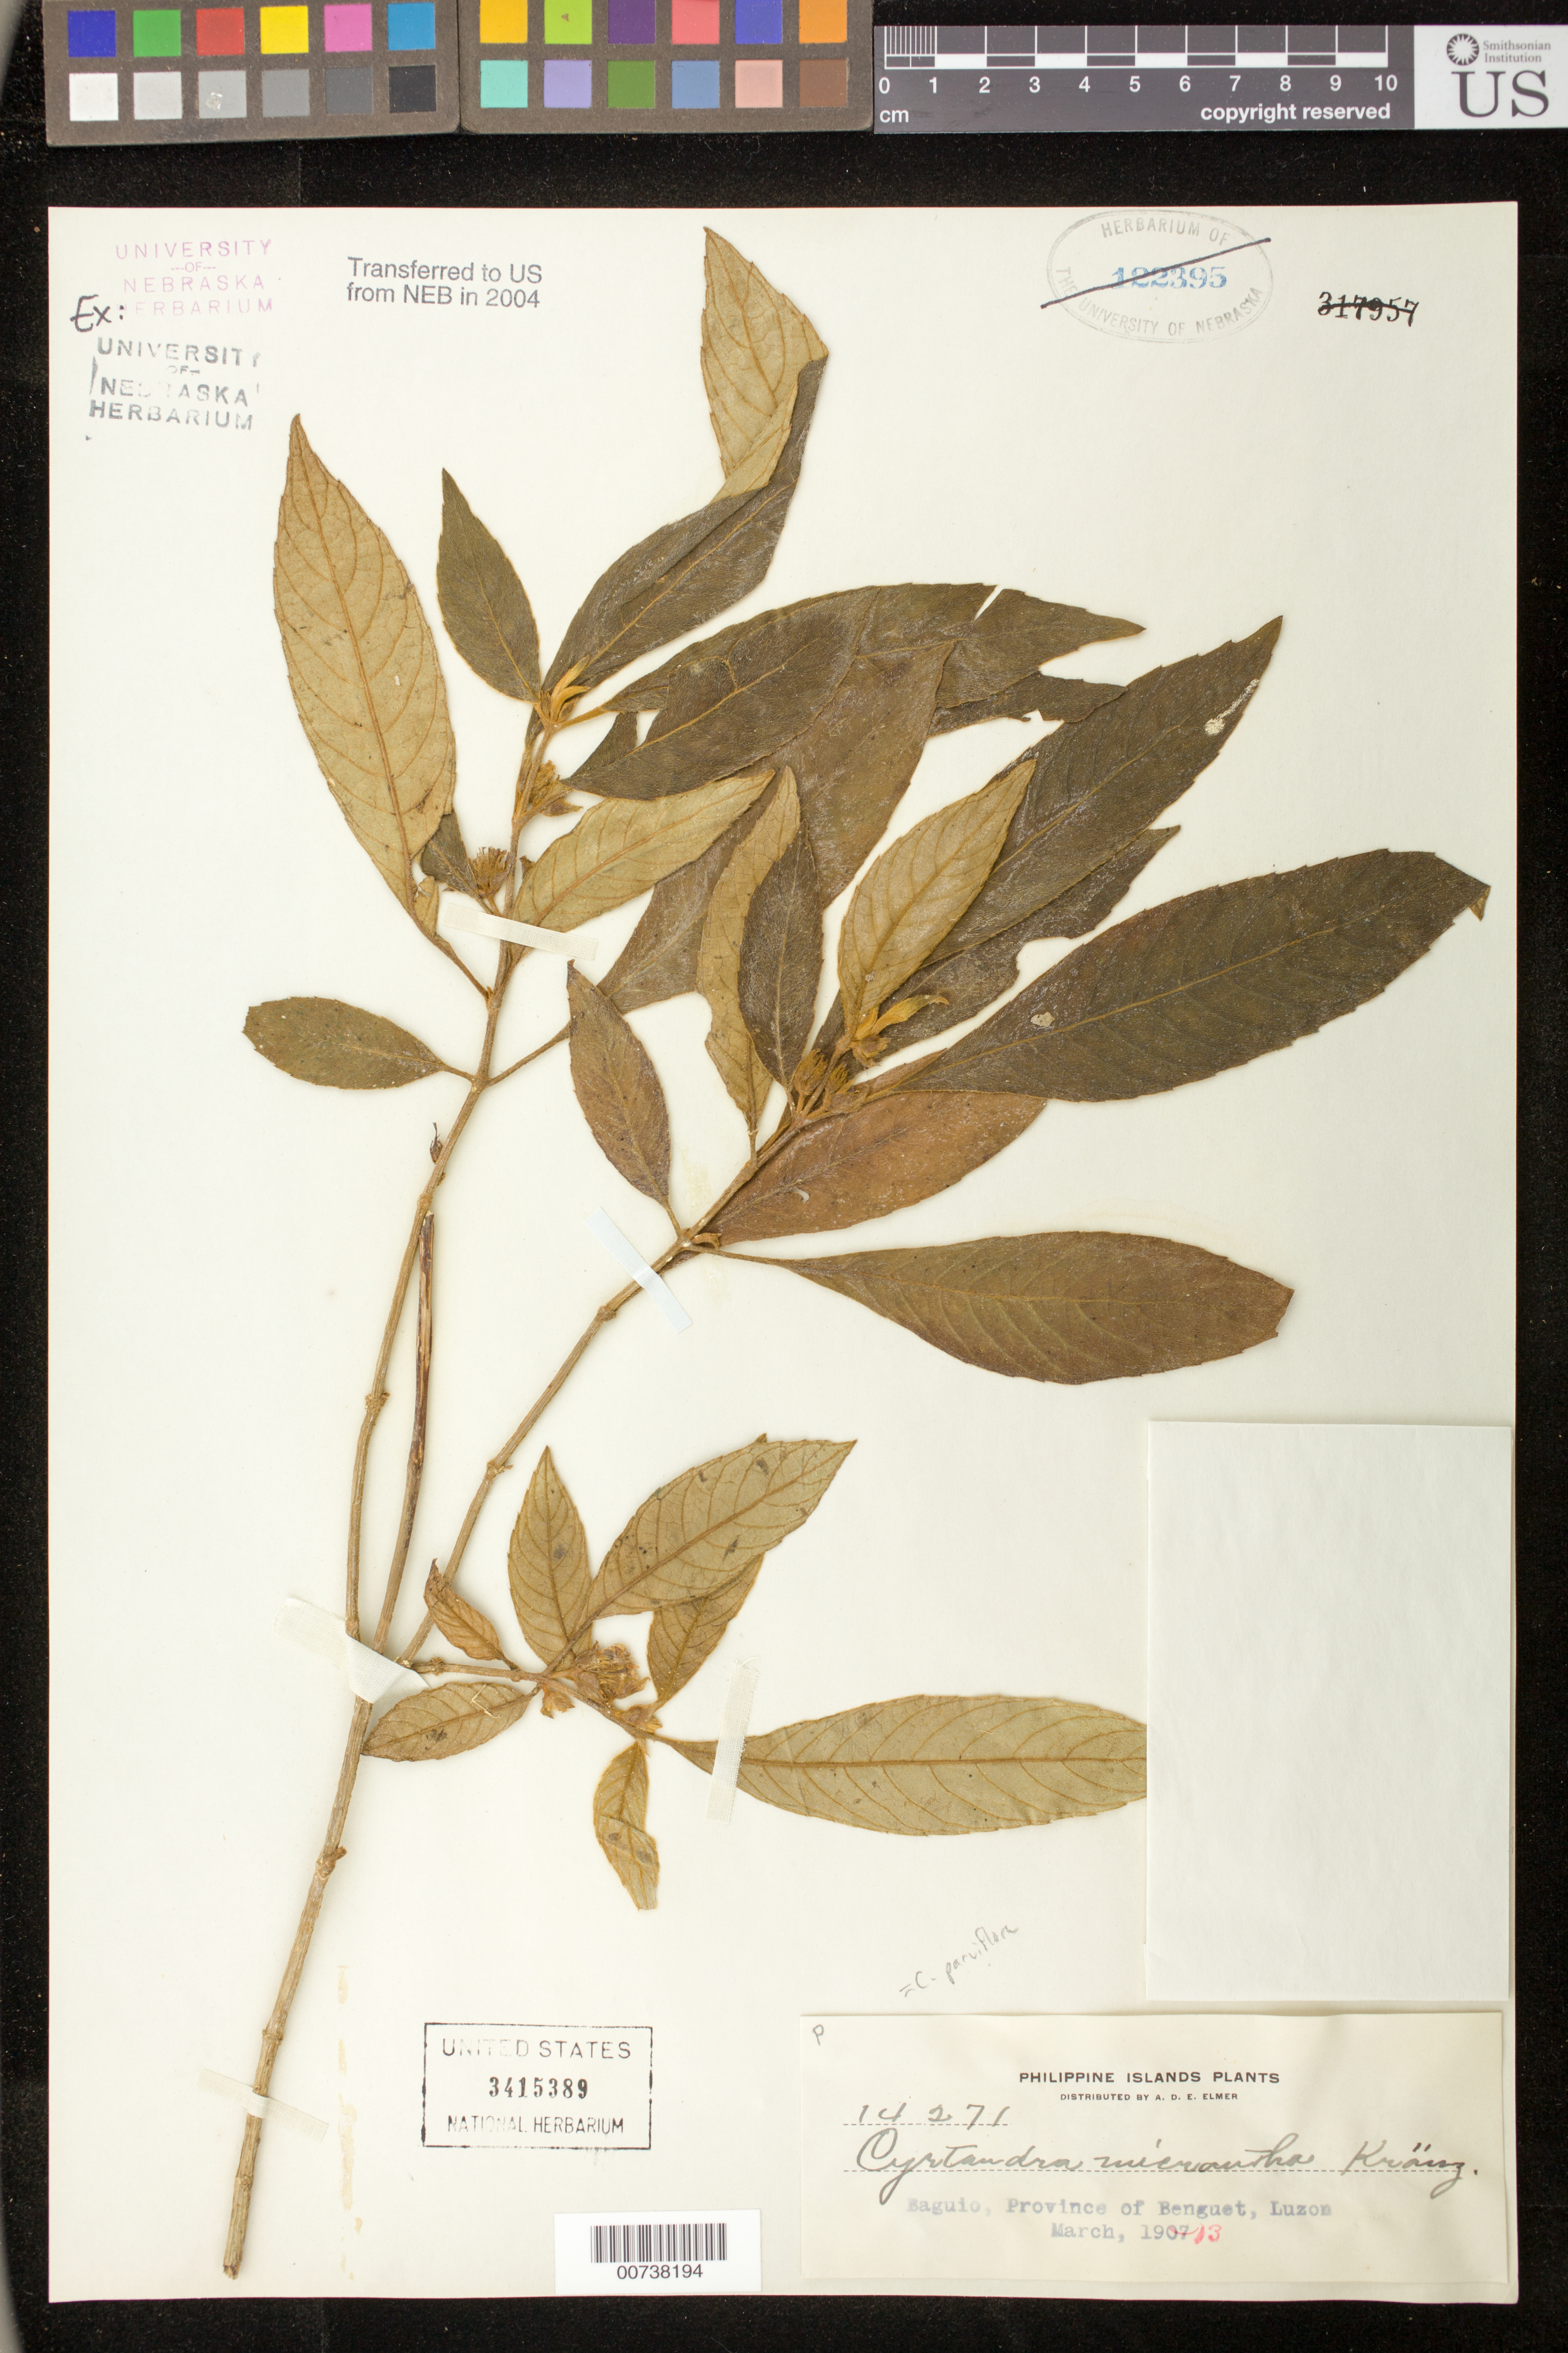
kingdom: Plantae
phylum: Tracheophyta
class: Magnoliopsida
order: Lamiales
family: Gesneriaceae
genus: Cyrtandra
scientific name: Cyrtandra parviflora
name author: C.B. Clarke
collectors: A. D. E. Elmer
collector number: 14271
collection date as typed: Mar 1913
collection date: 1913-03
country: Philippines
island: Luzon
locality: Baguio, Province of Benguet, Luzon.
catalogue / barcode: US 3415389